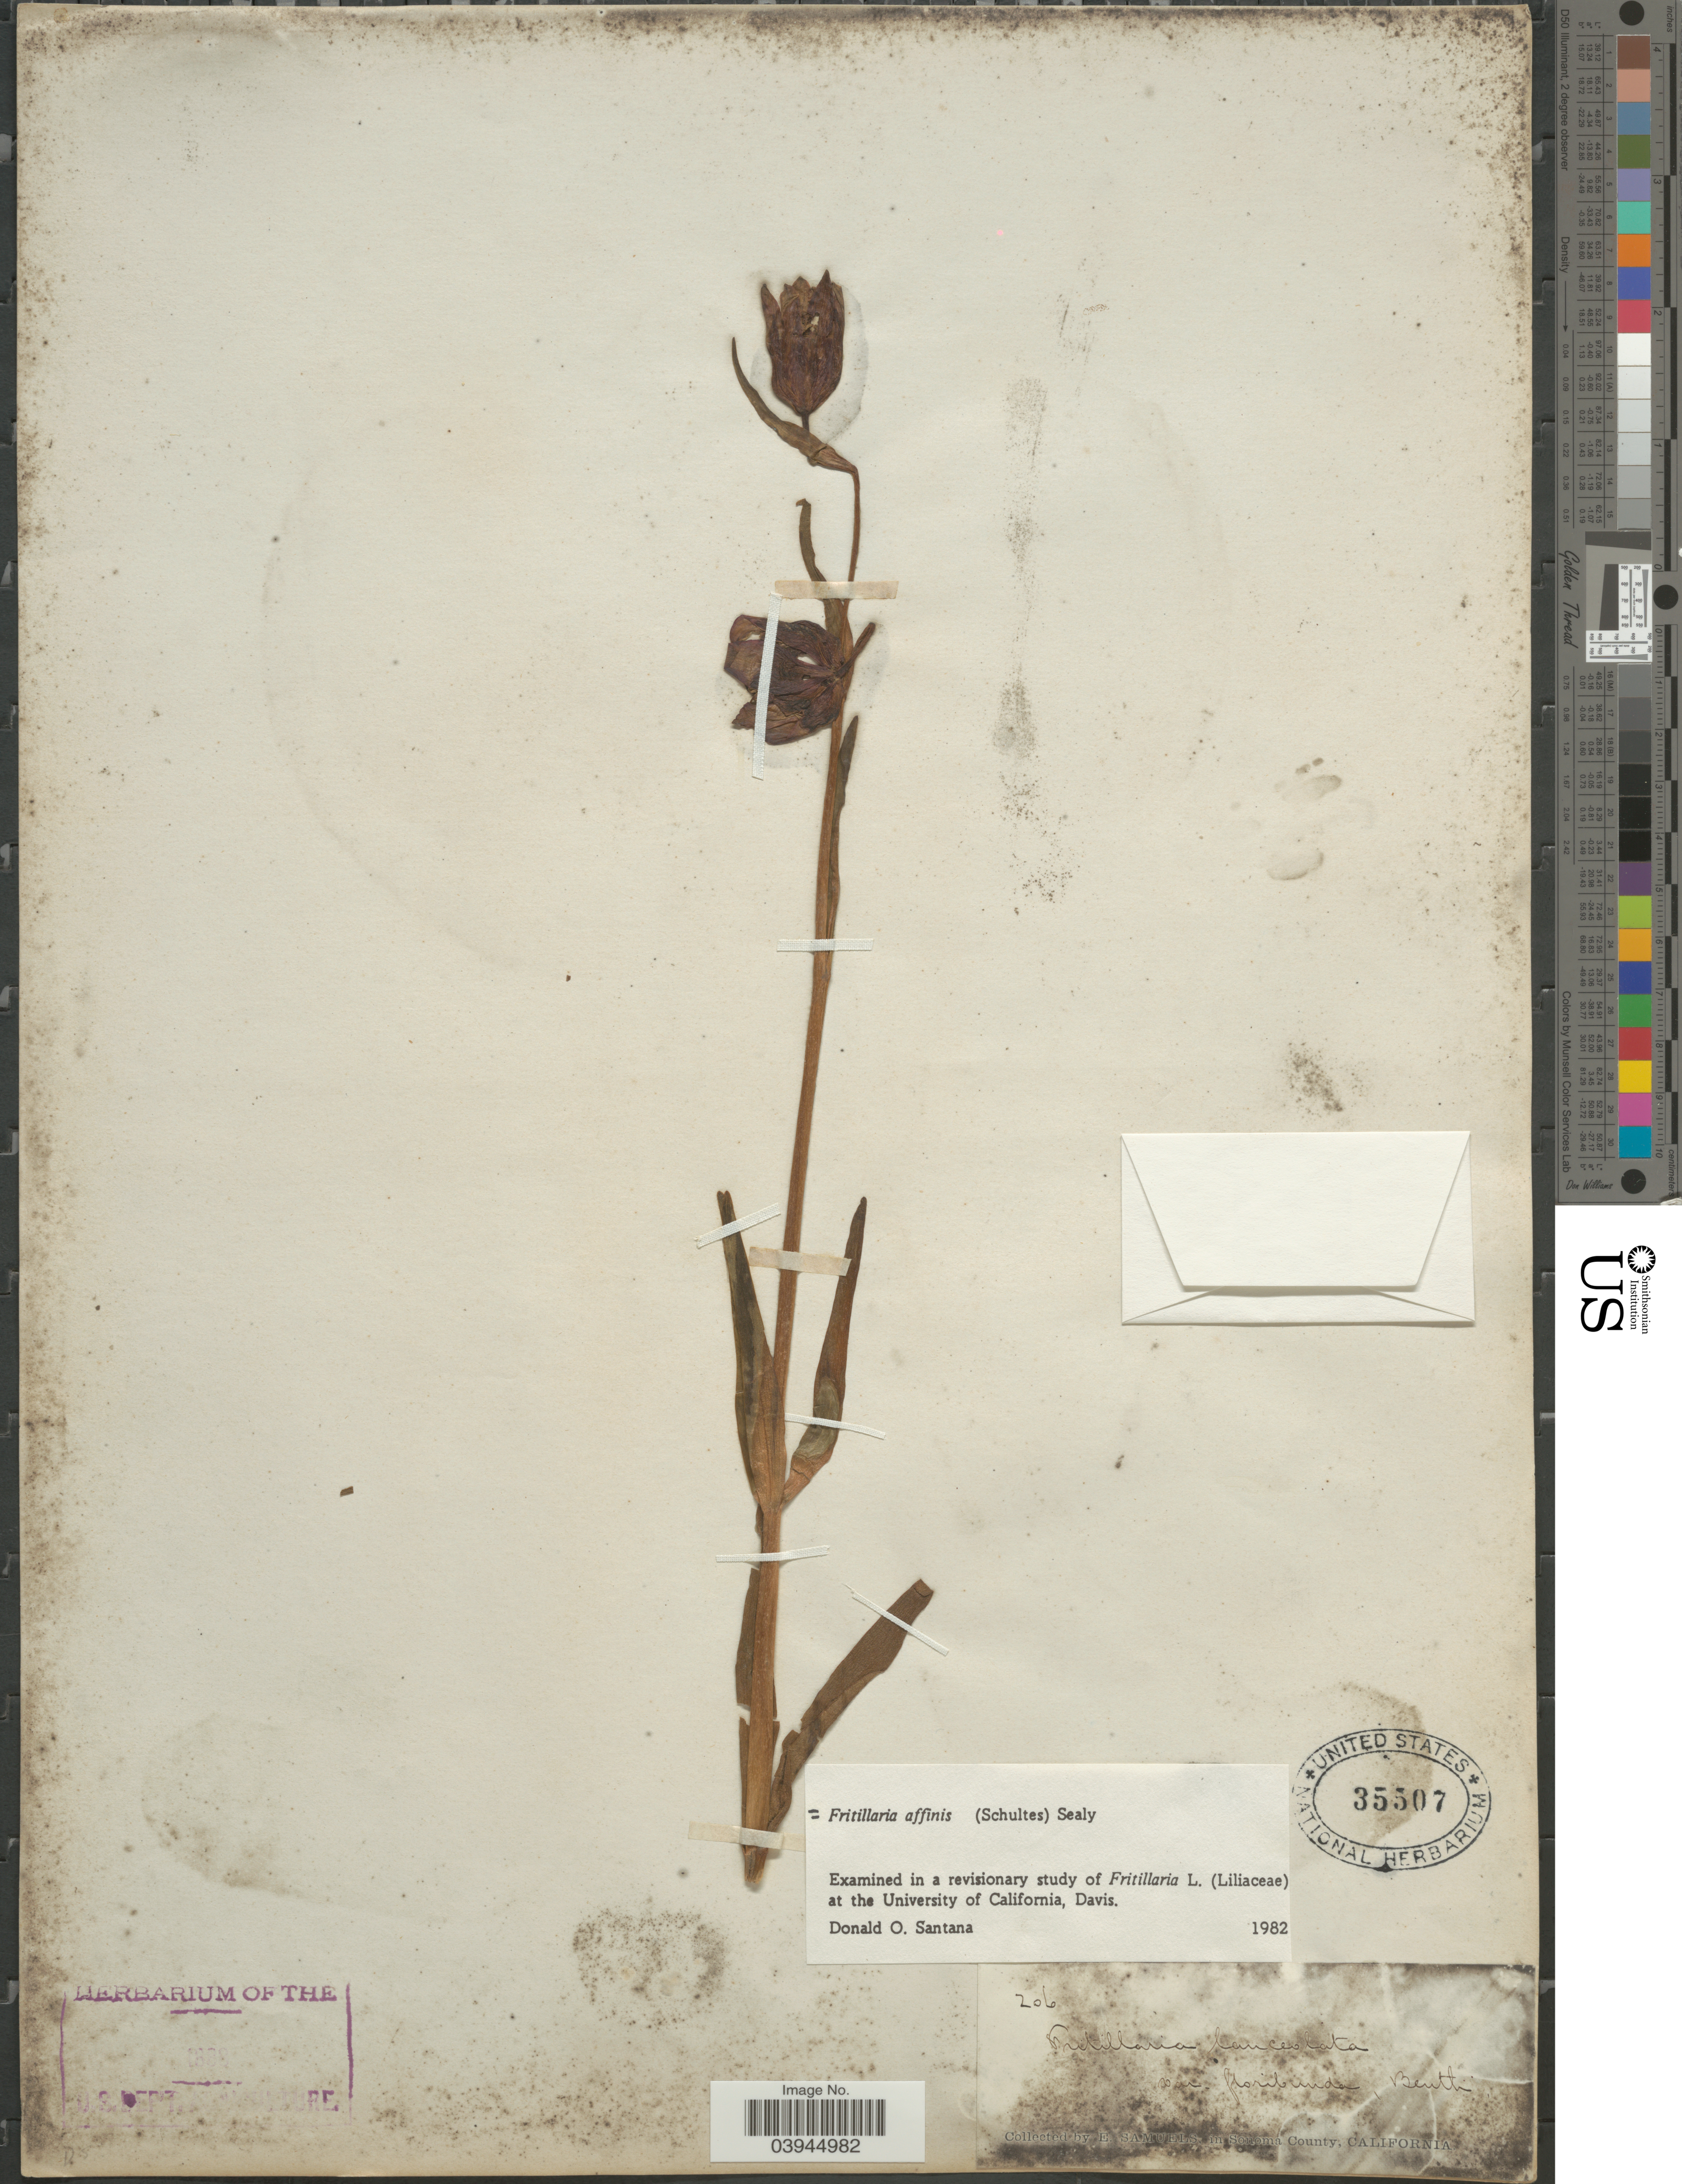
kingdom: Plantae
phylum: Tracheophyta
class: Liliopsida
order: Liliales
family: Liliaceae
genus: Fritillaria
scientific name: Fritillaria affinis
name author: (Schult. & Schult. f.) Sealy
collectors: E. Samuels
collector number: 206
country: United States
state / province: California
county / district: Sonoma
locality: In Sonoma County.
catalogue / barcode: US 35507